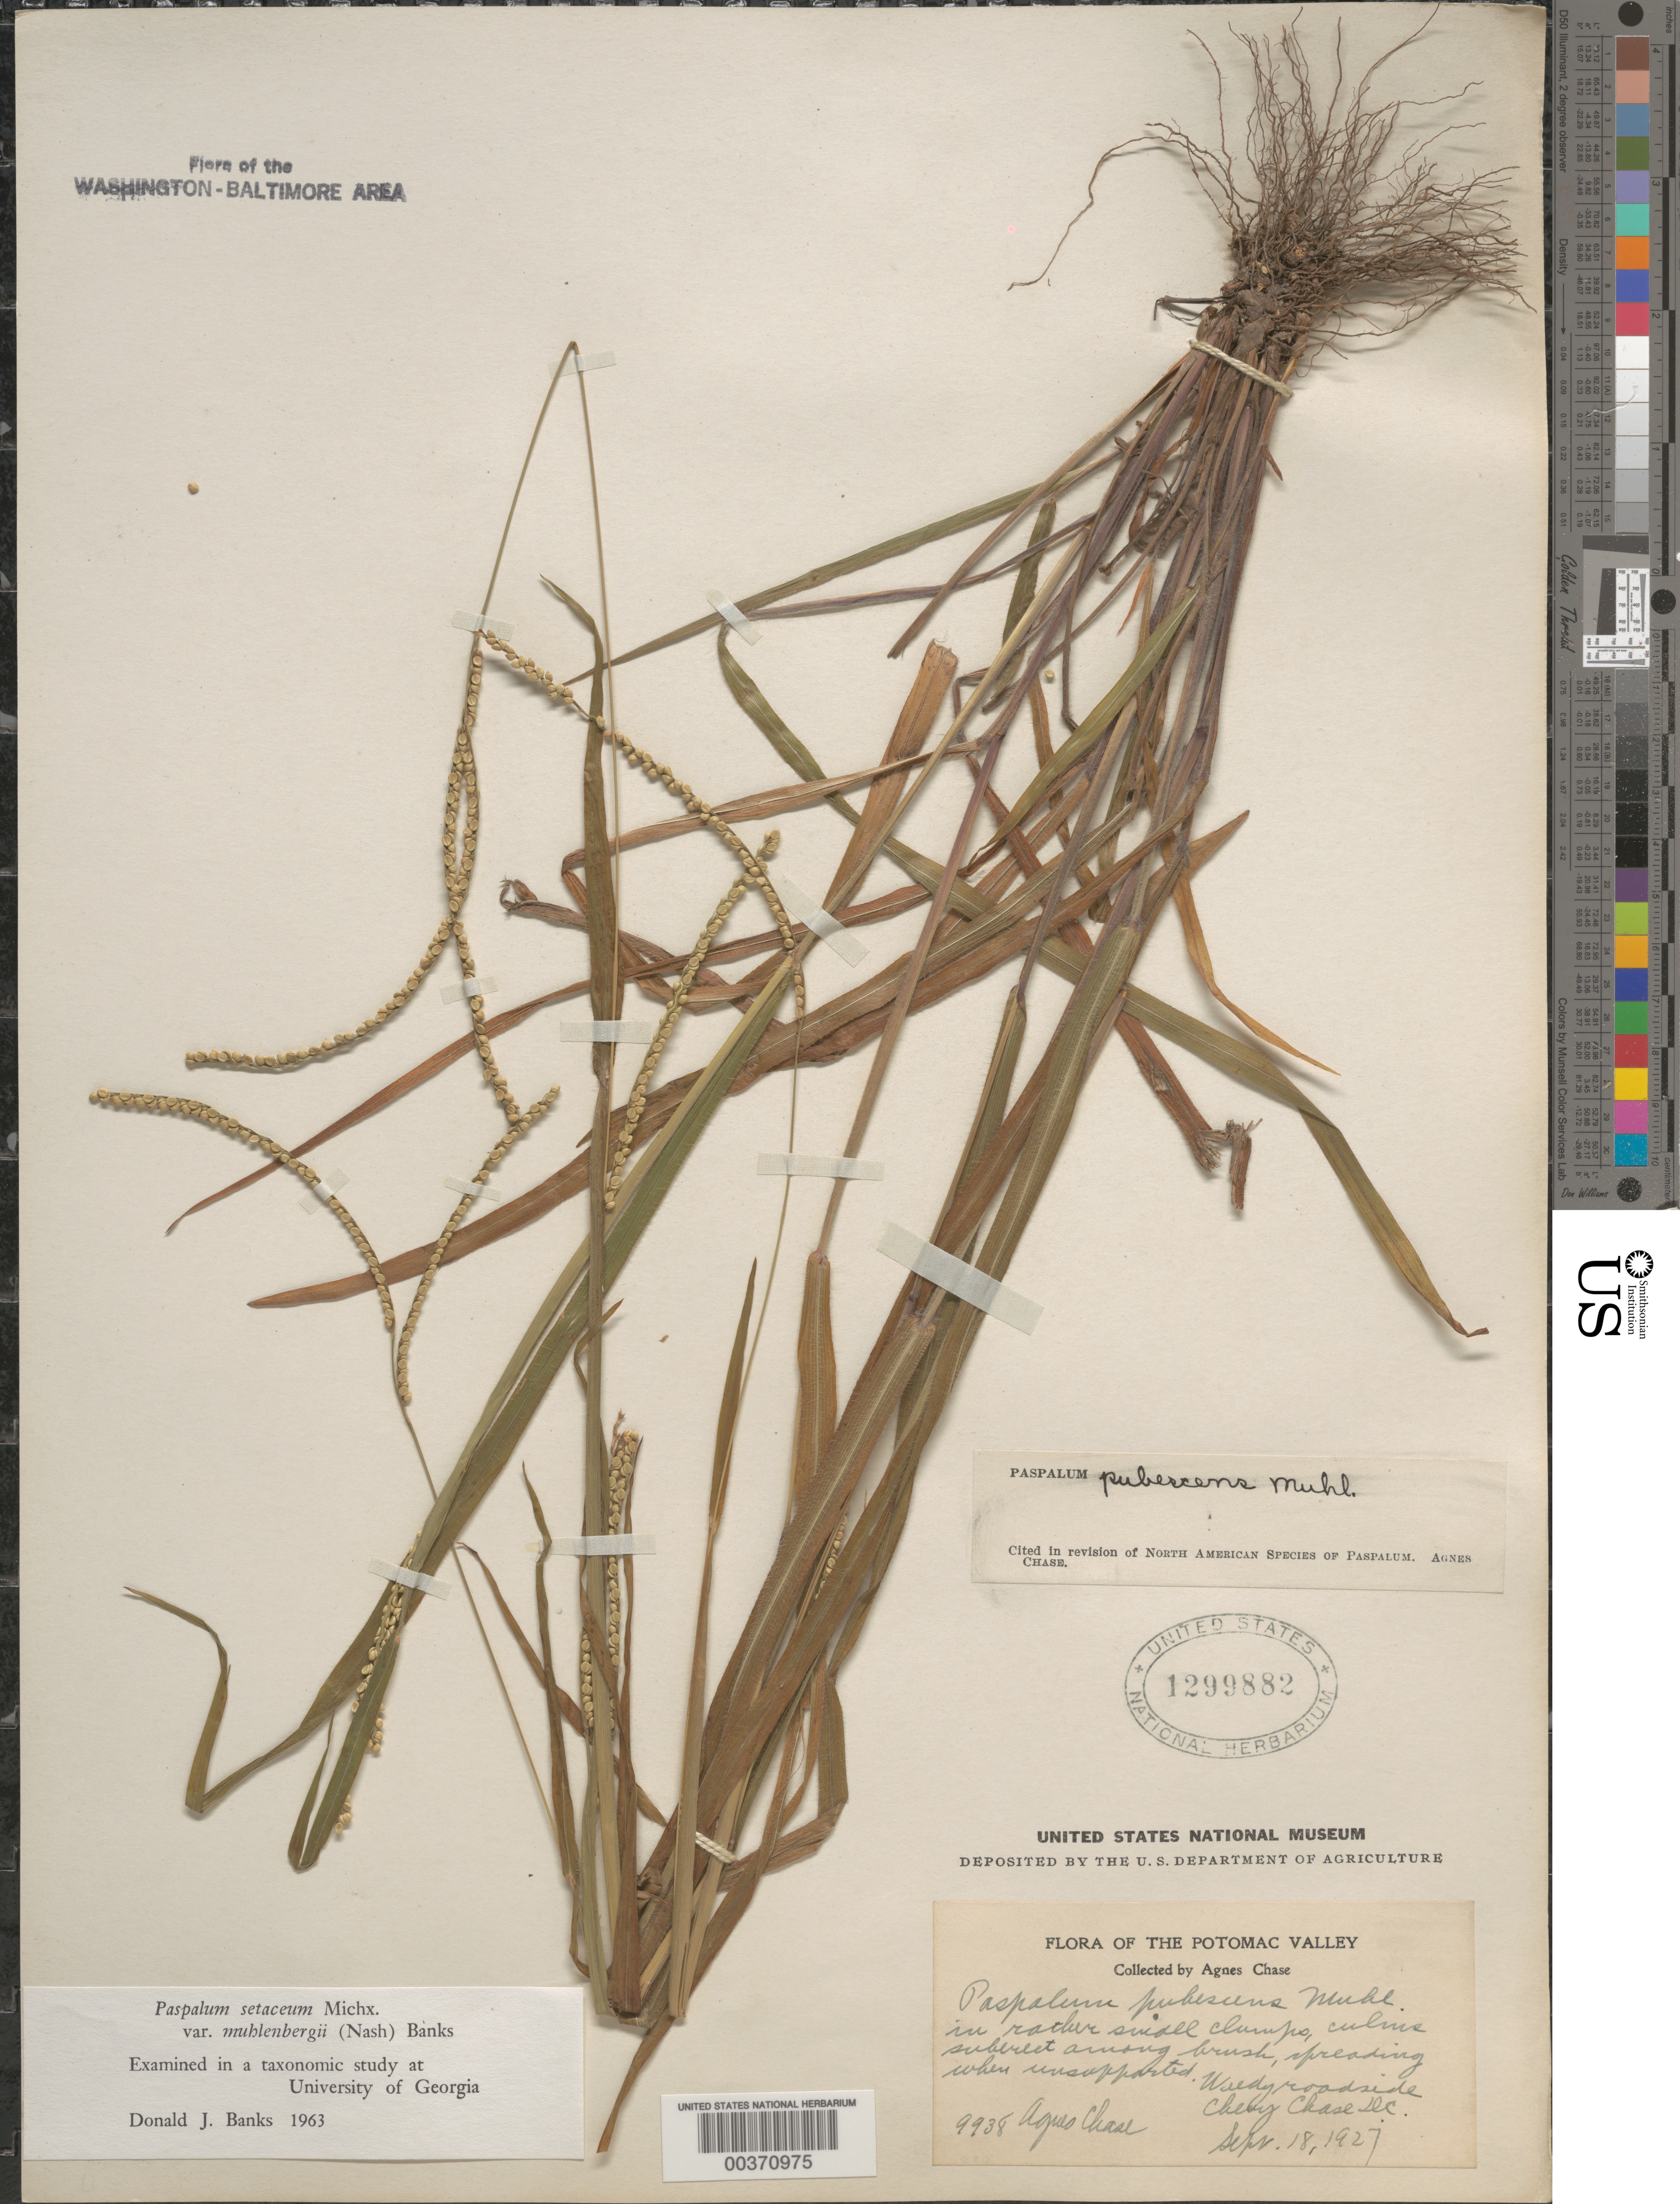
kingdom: Plantae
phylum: Tracheophyta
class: Liliopsida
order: Poales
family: Poaceae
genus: Paspalum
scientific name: Paspalum setaceum var. muhlenbergii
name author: (Nash) D.J. Banks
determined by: Banks, D. J.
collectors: A. Chase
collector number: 9938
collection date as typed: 18 Sep 1927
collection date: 1927-09-18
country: United States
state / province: District of Columbia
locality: Chevy Chase, Washington DC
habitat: Weedy roadside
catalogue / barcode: US 1299882